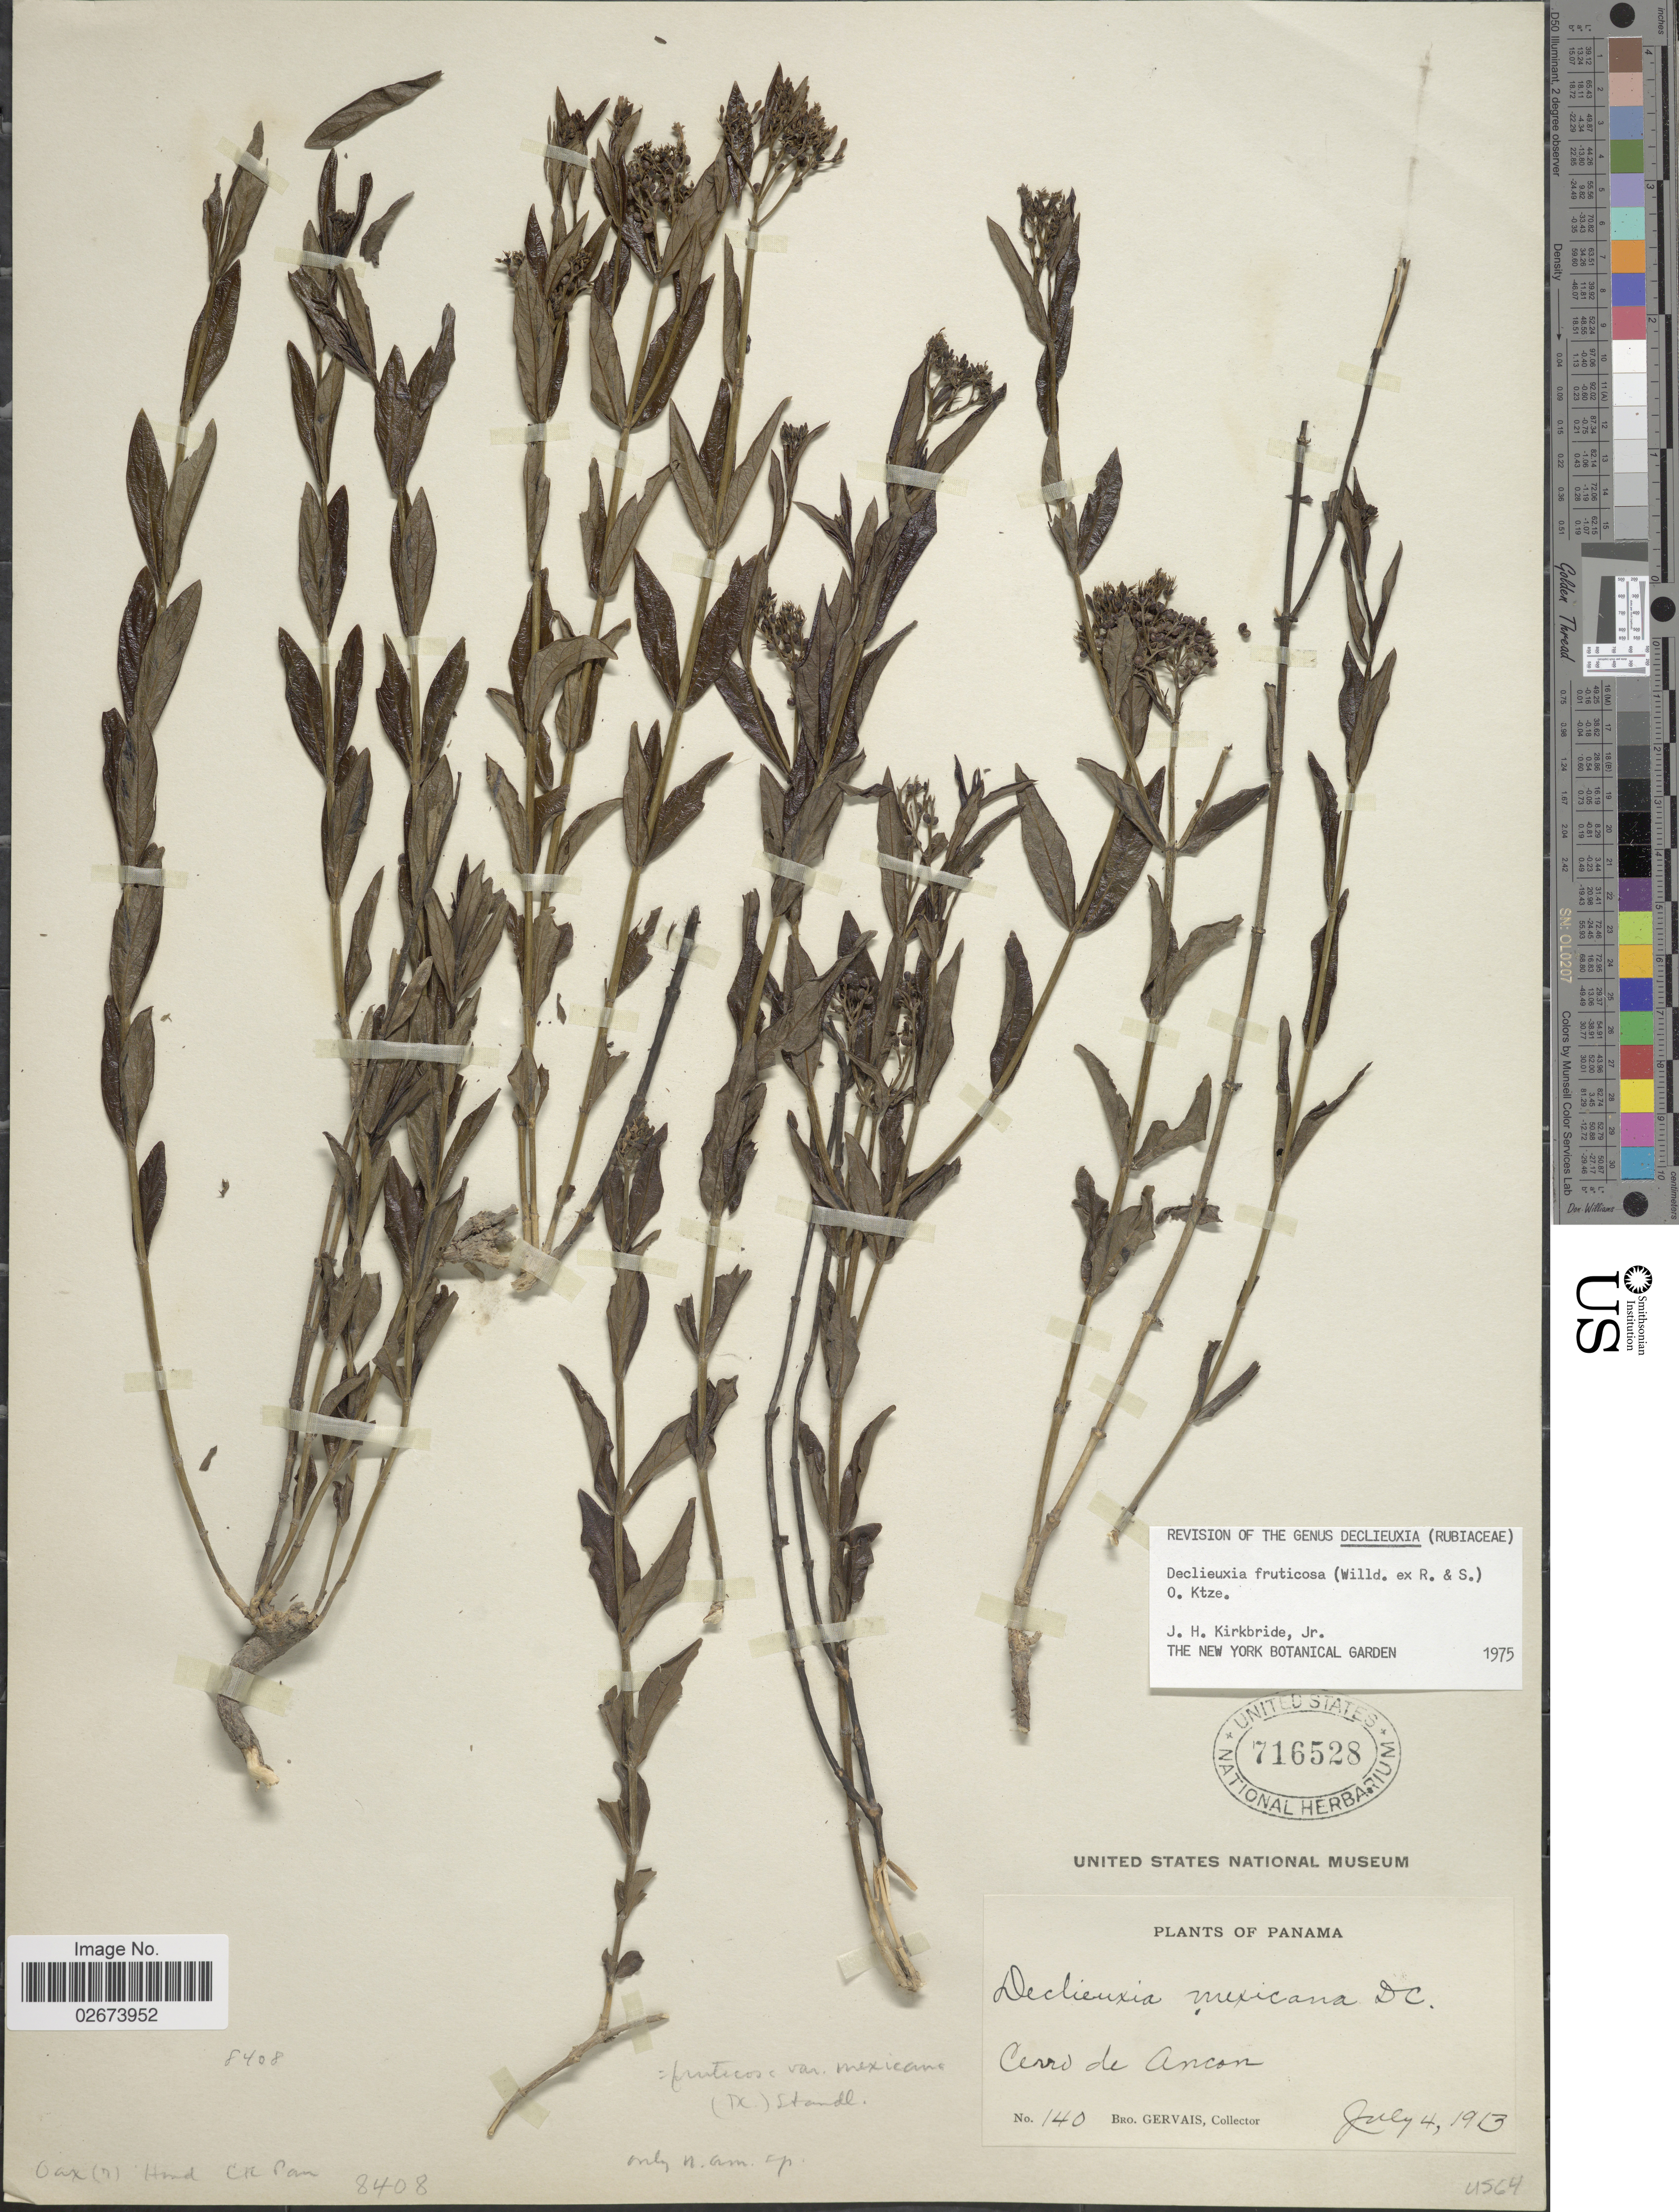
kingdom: Plantae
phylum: Tracheophyta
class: Magnoliopsida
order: Gentianales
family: Rubiaceae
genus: Declieuxia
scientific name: Declieuxia fruticosa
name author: (Willd. ex Roem. & Schult.) Kuntze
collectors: B. Gervais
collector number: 140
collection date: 1913-07-04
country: Panama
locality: Cerro de Ancon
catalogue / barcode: US 716528